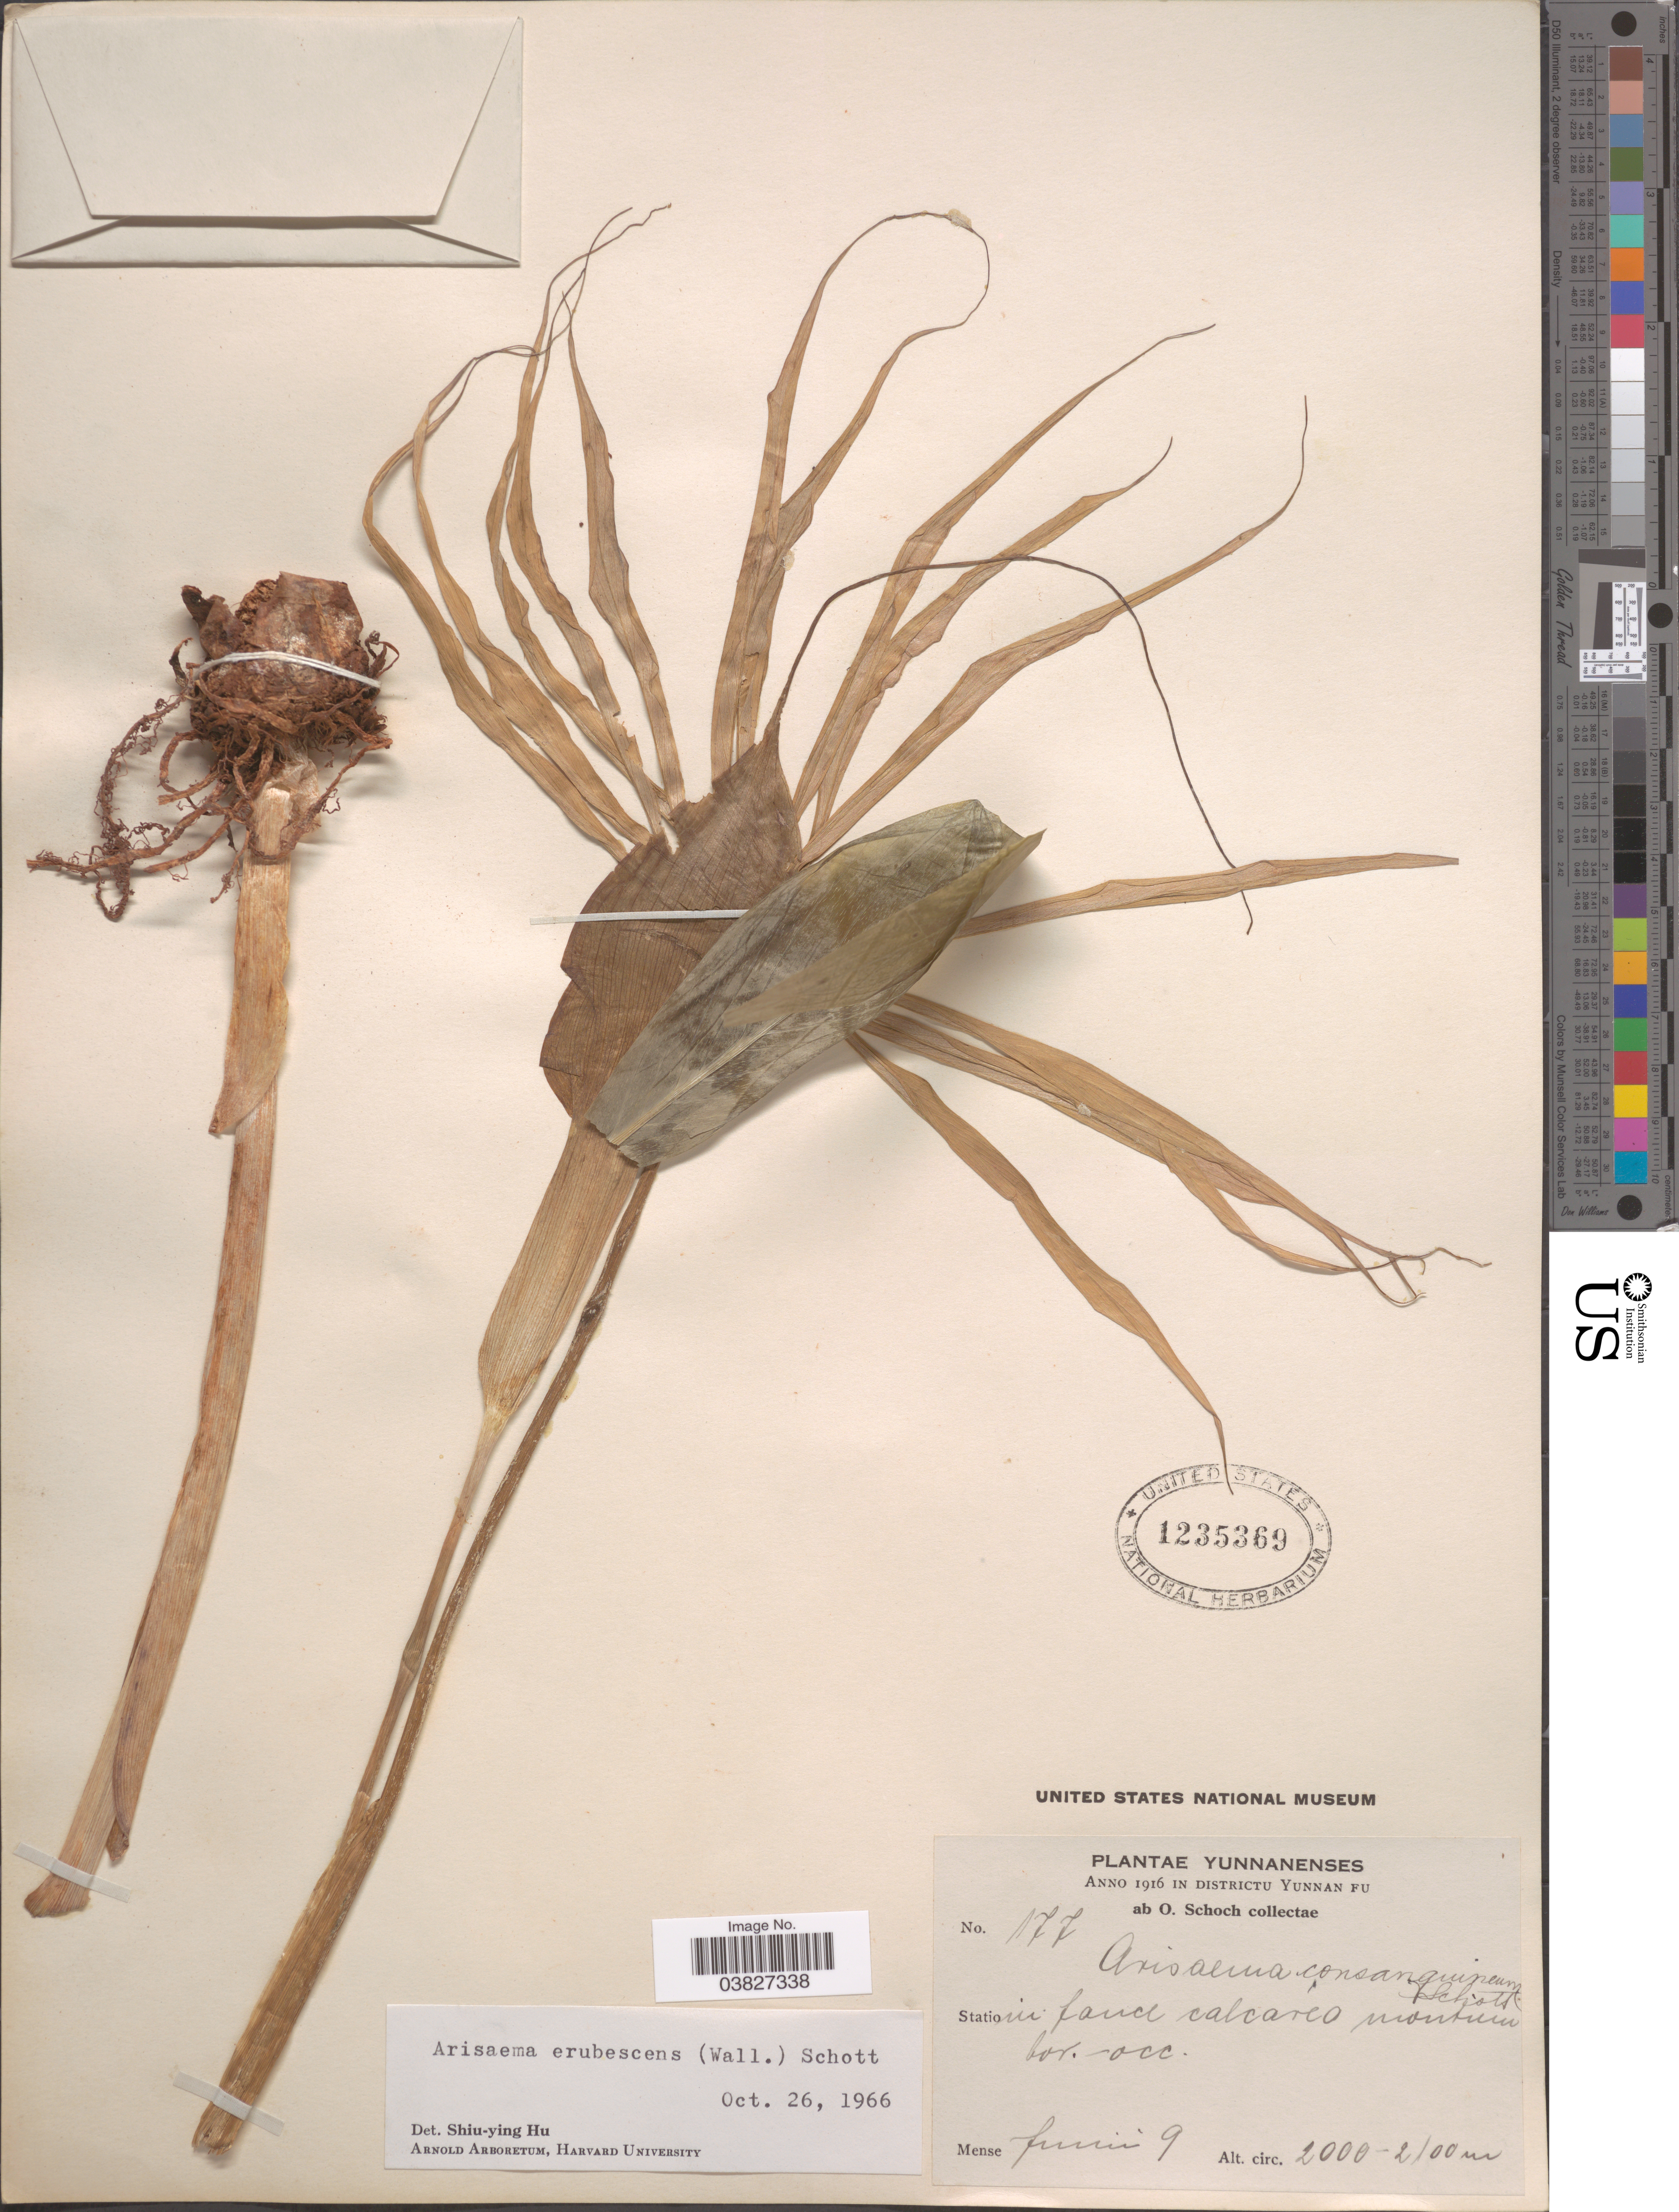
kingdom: Plantae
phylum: Tracheophyta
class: Liliopsida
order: Alismatales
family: Araceae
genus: Arisaema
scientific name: Arisaema erubescens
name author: (Wall.) Schott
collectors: O. Schoch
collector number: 177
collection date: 1916-06-09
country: China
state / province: Yunnan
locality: Districtu Yunnan Fu. Statio in fauce [interpreted] calcarceo montum bor.-occ.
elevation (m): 2000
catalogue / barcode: US 1235369